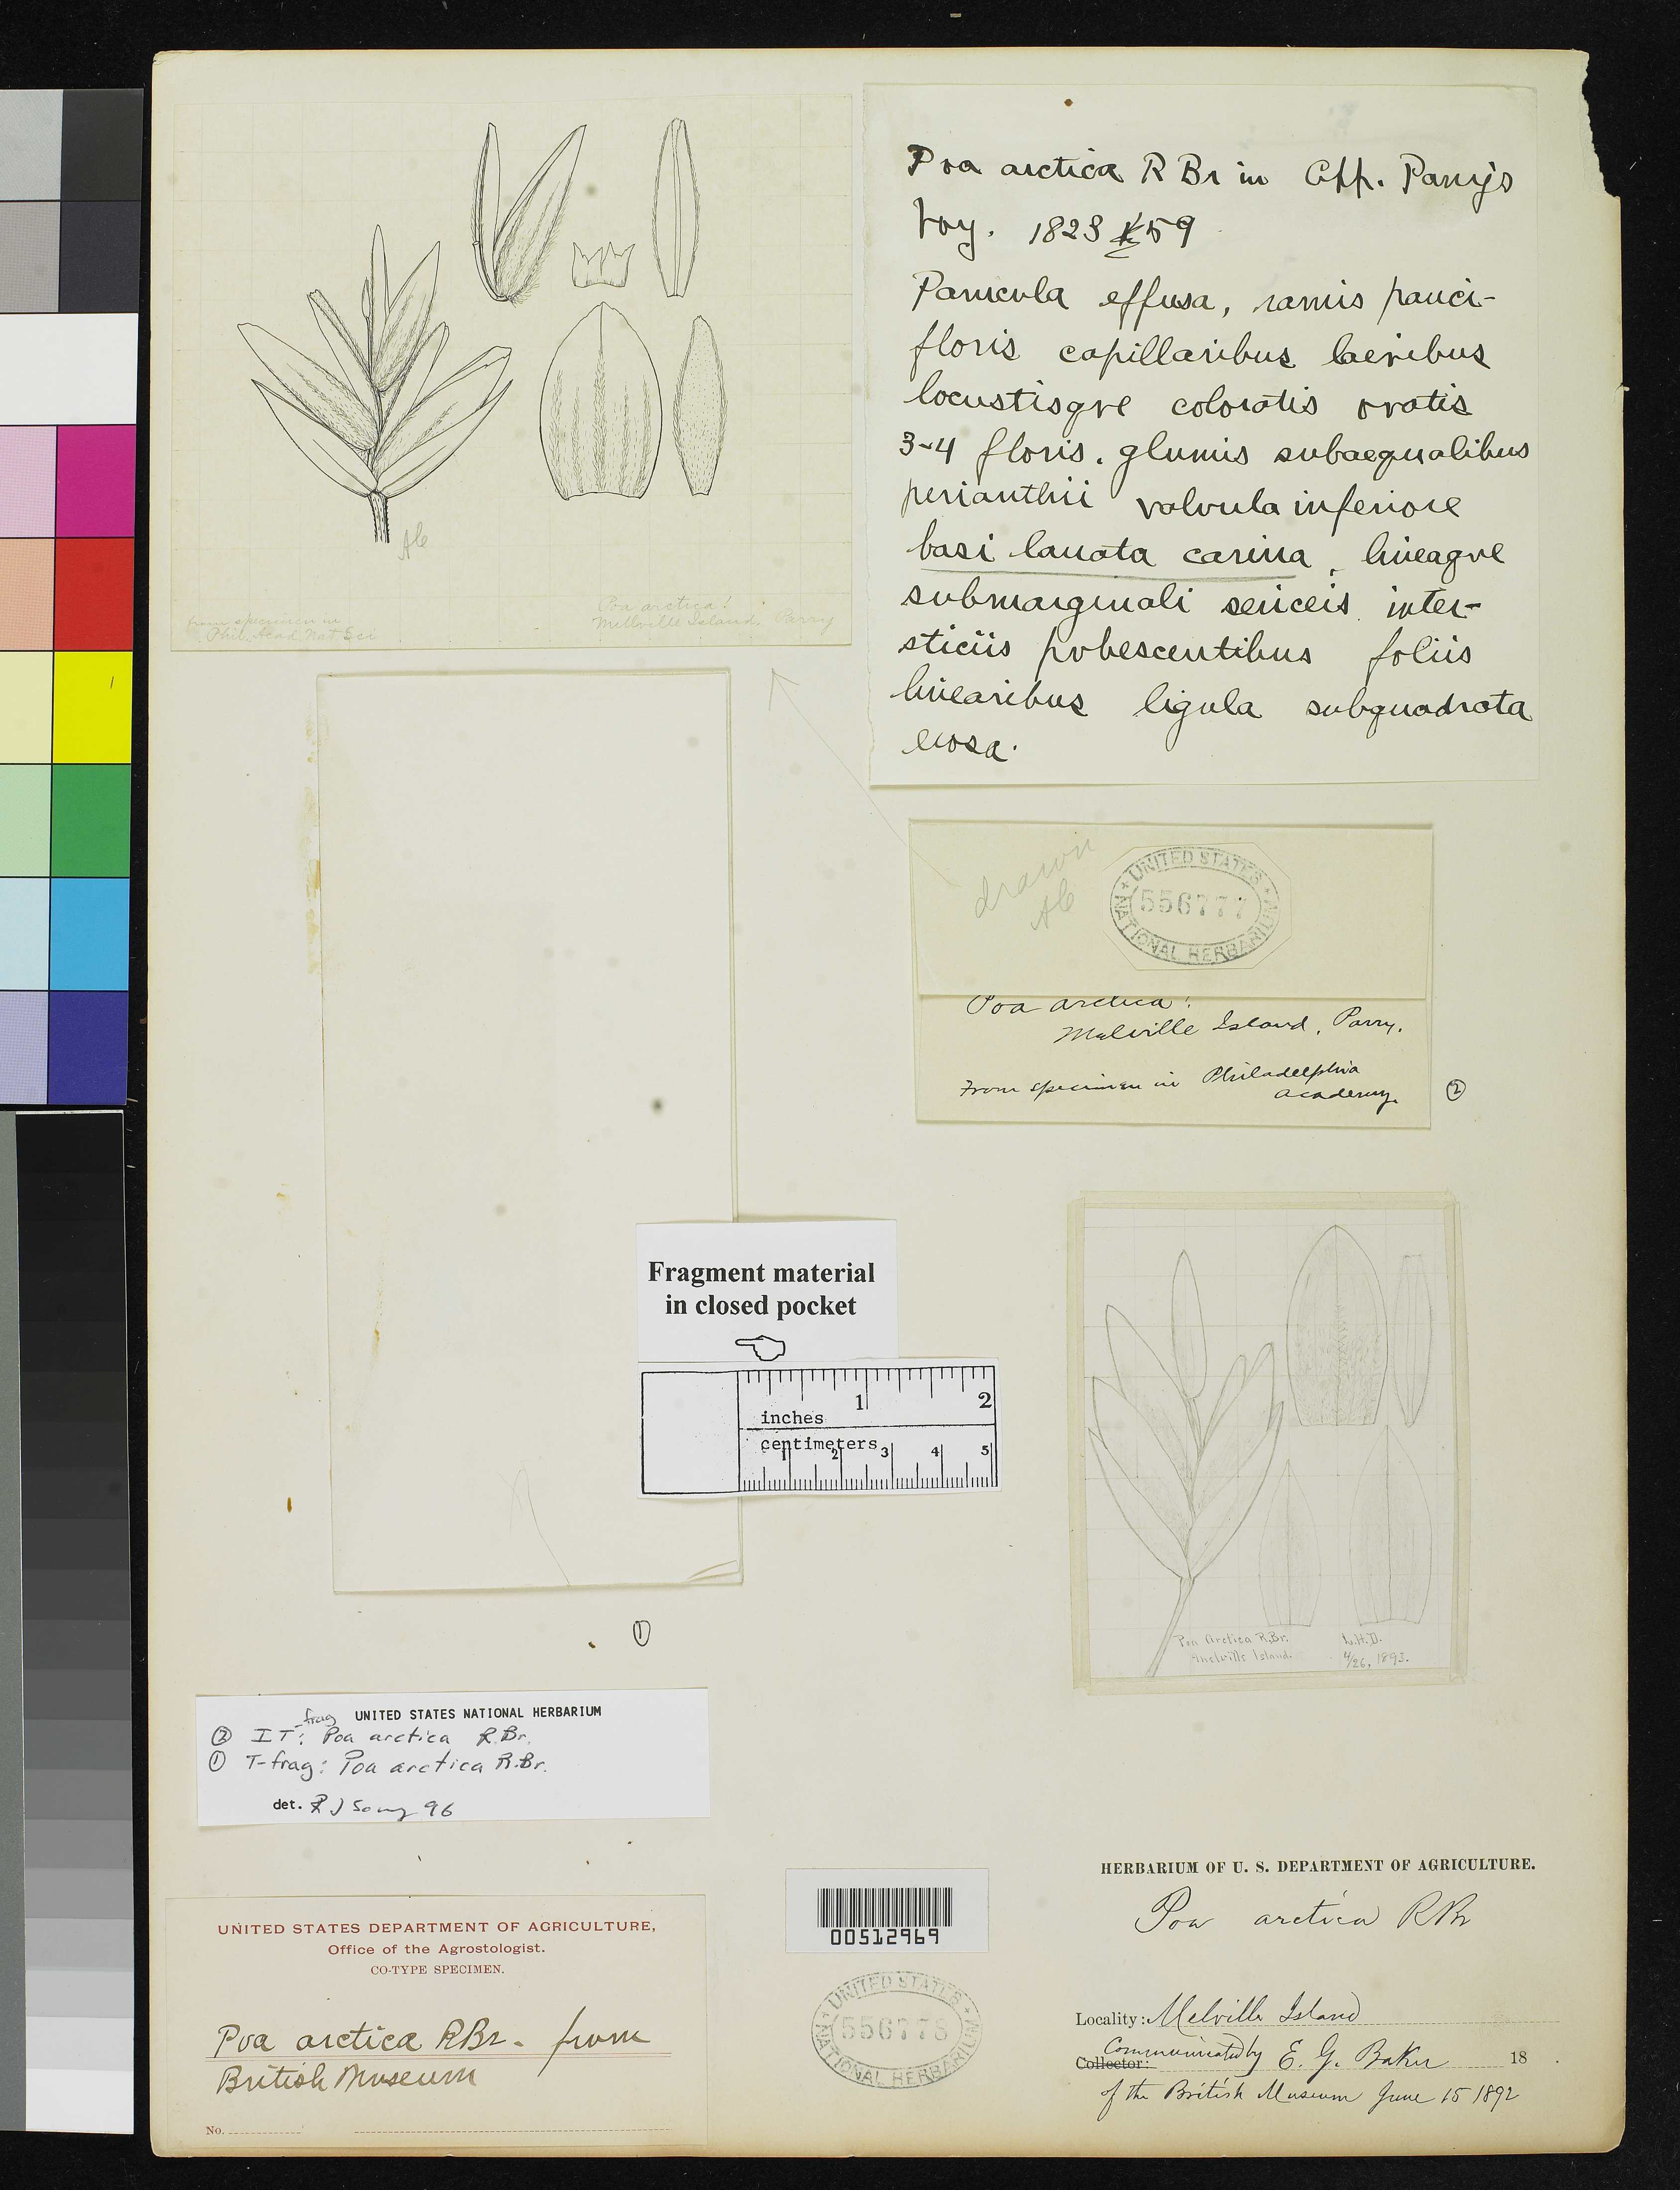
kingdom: Plantae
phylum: Tracheophyta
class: Liliopsida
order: Poales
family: Poaceae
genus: Poa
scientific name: Poa arctica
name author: R. Br.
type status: Isotype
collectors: E. G. Baker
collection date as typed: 15 Jun 1892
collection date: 1892-06-15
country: Canada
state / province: Nunavut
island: Melville Island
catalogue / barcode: US 556778